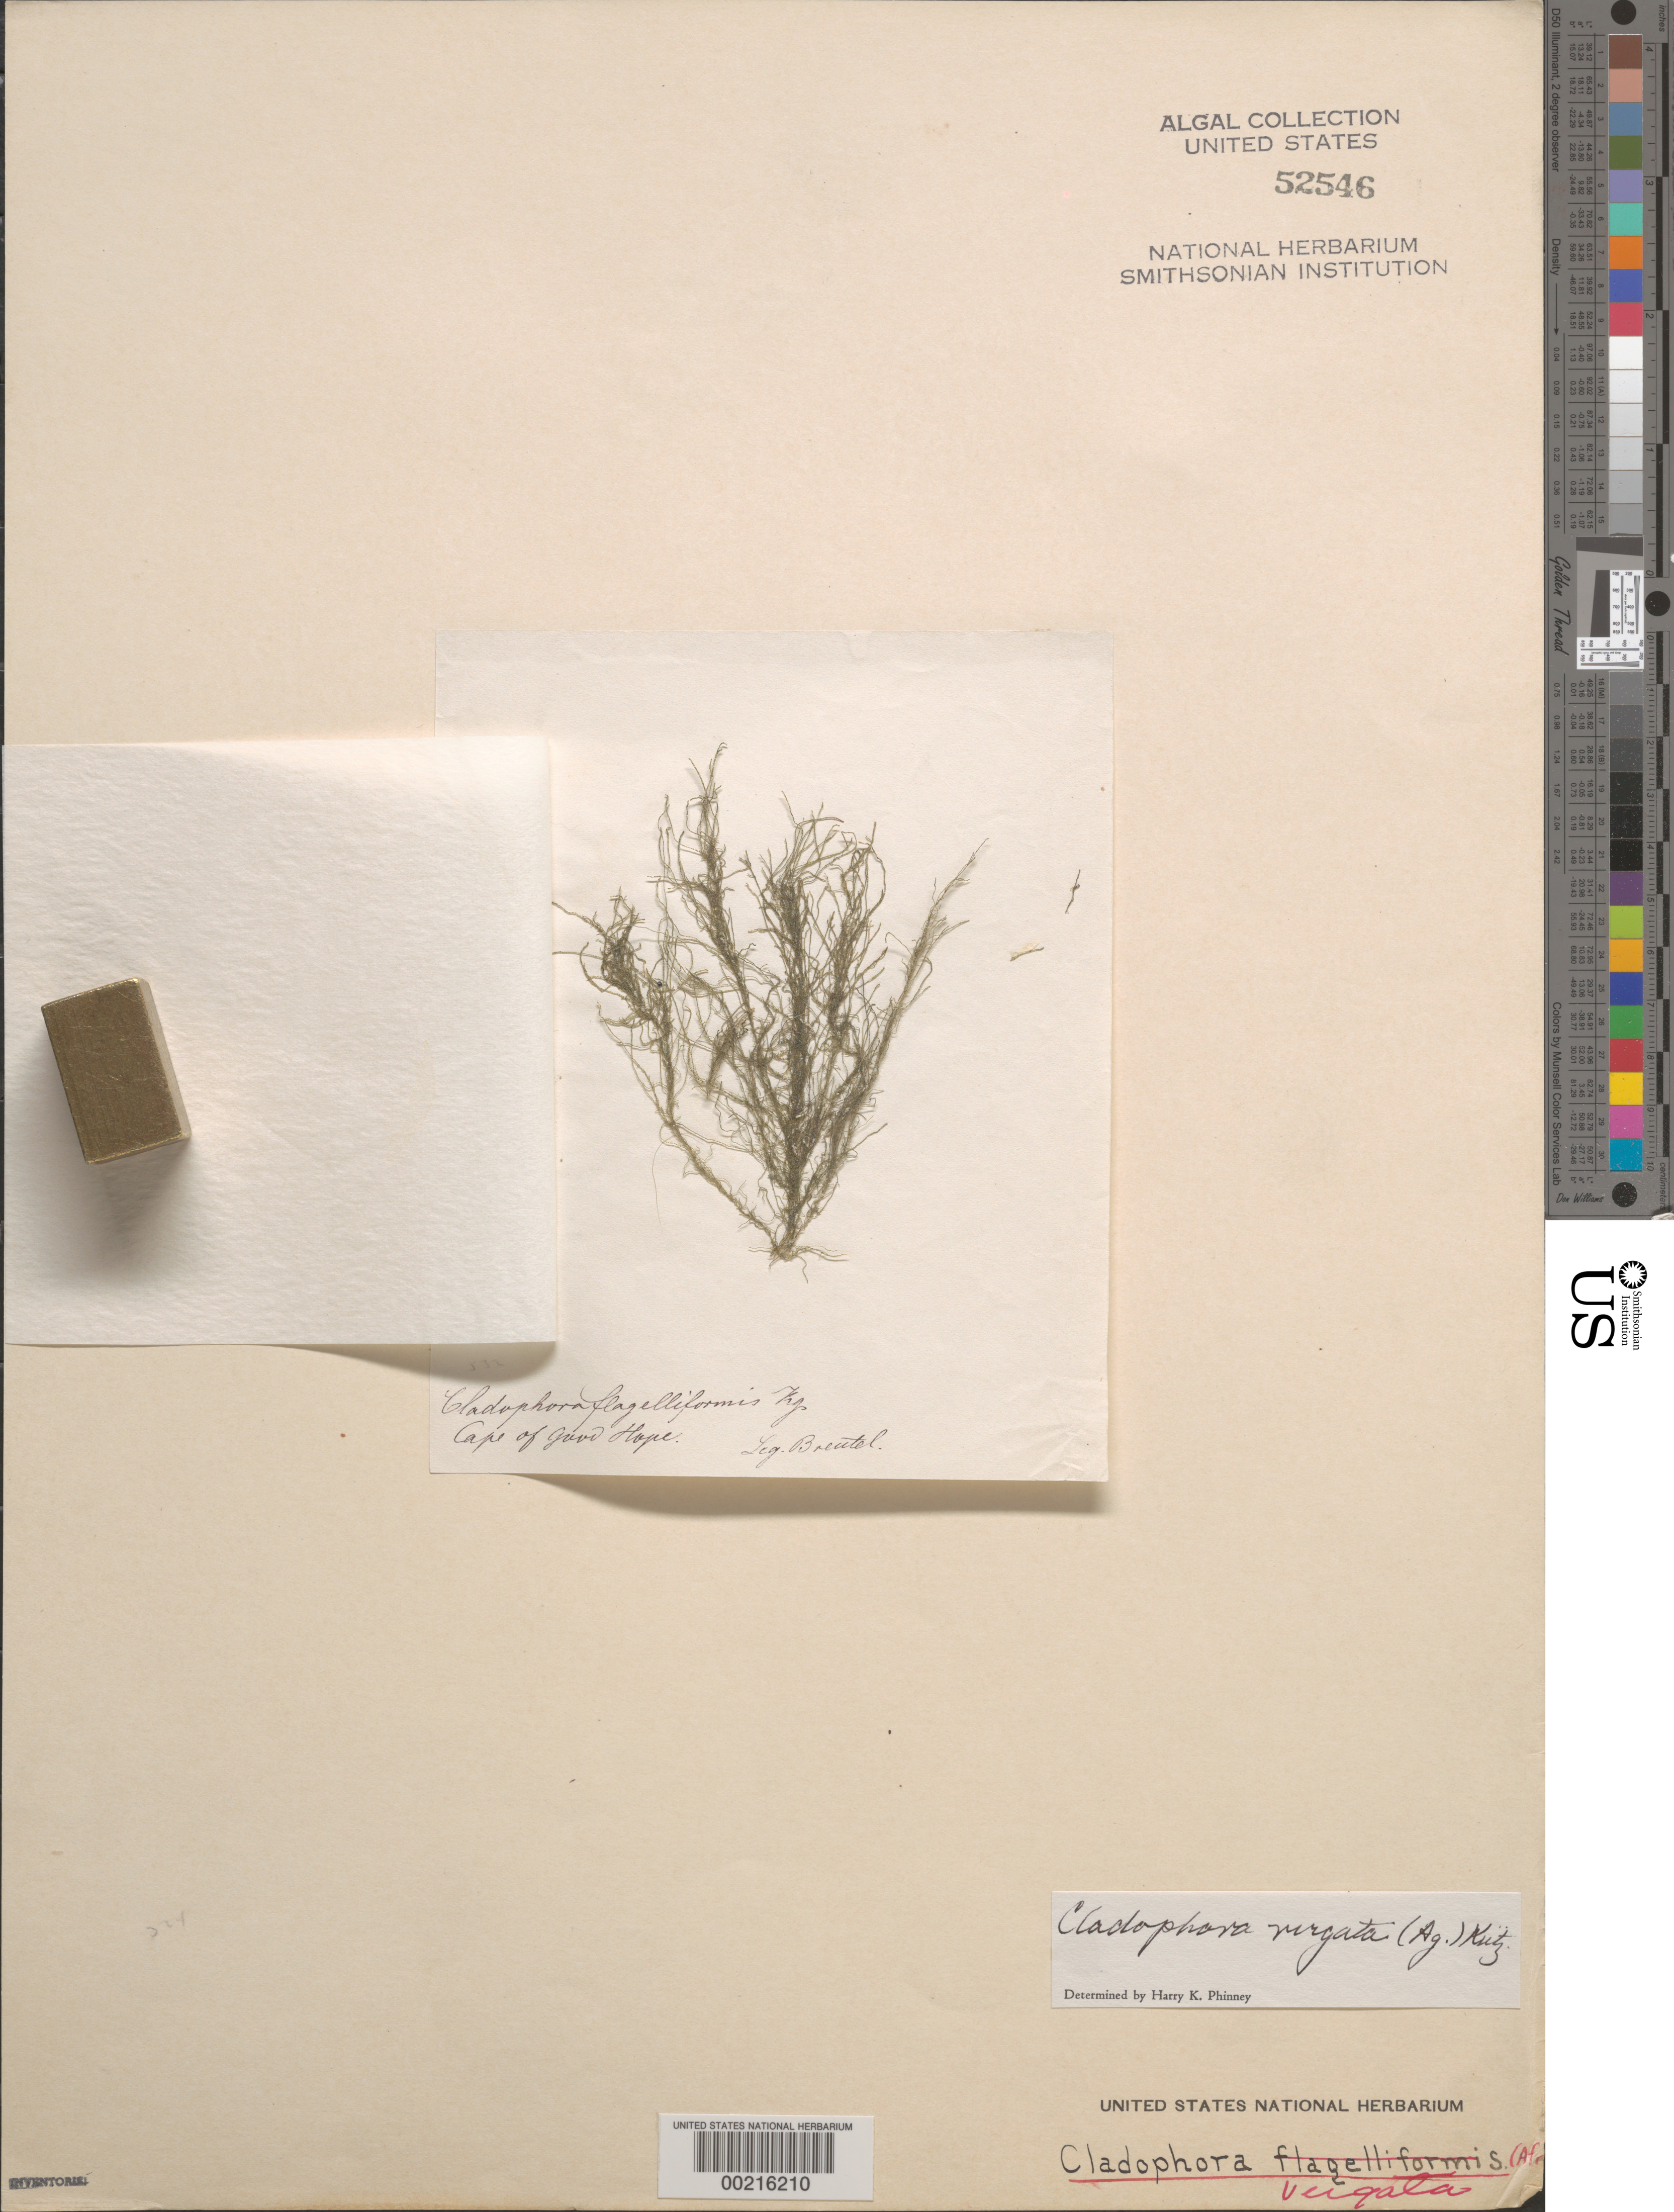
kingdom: Plantae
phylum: Chlorophyta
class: Ulvophyceae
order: Cladophorales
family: Cladophoraceae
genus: Cladophora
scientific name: Cladophora hutchinsiae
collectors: J. Breutel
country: South Africa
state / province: Western Cape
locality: Cape of good hope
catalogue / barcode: US 52546